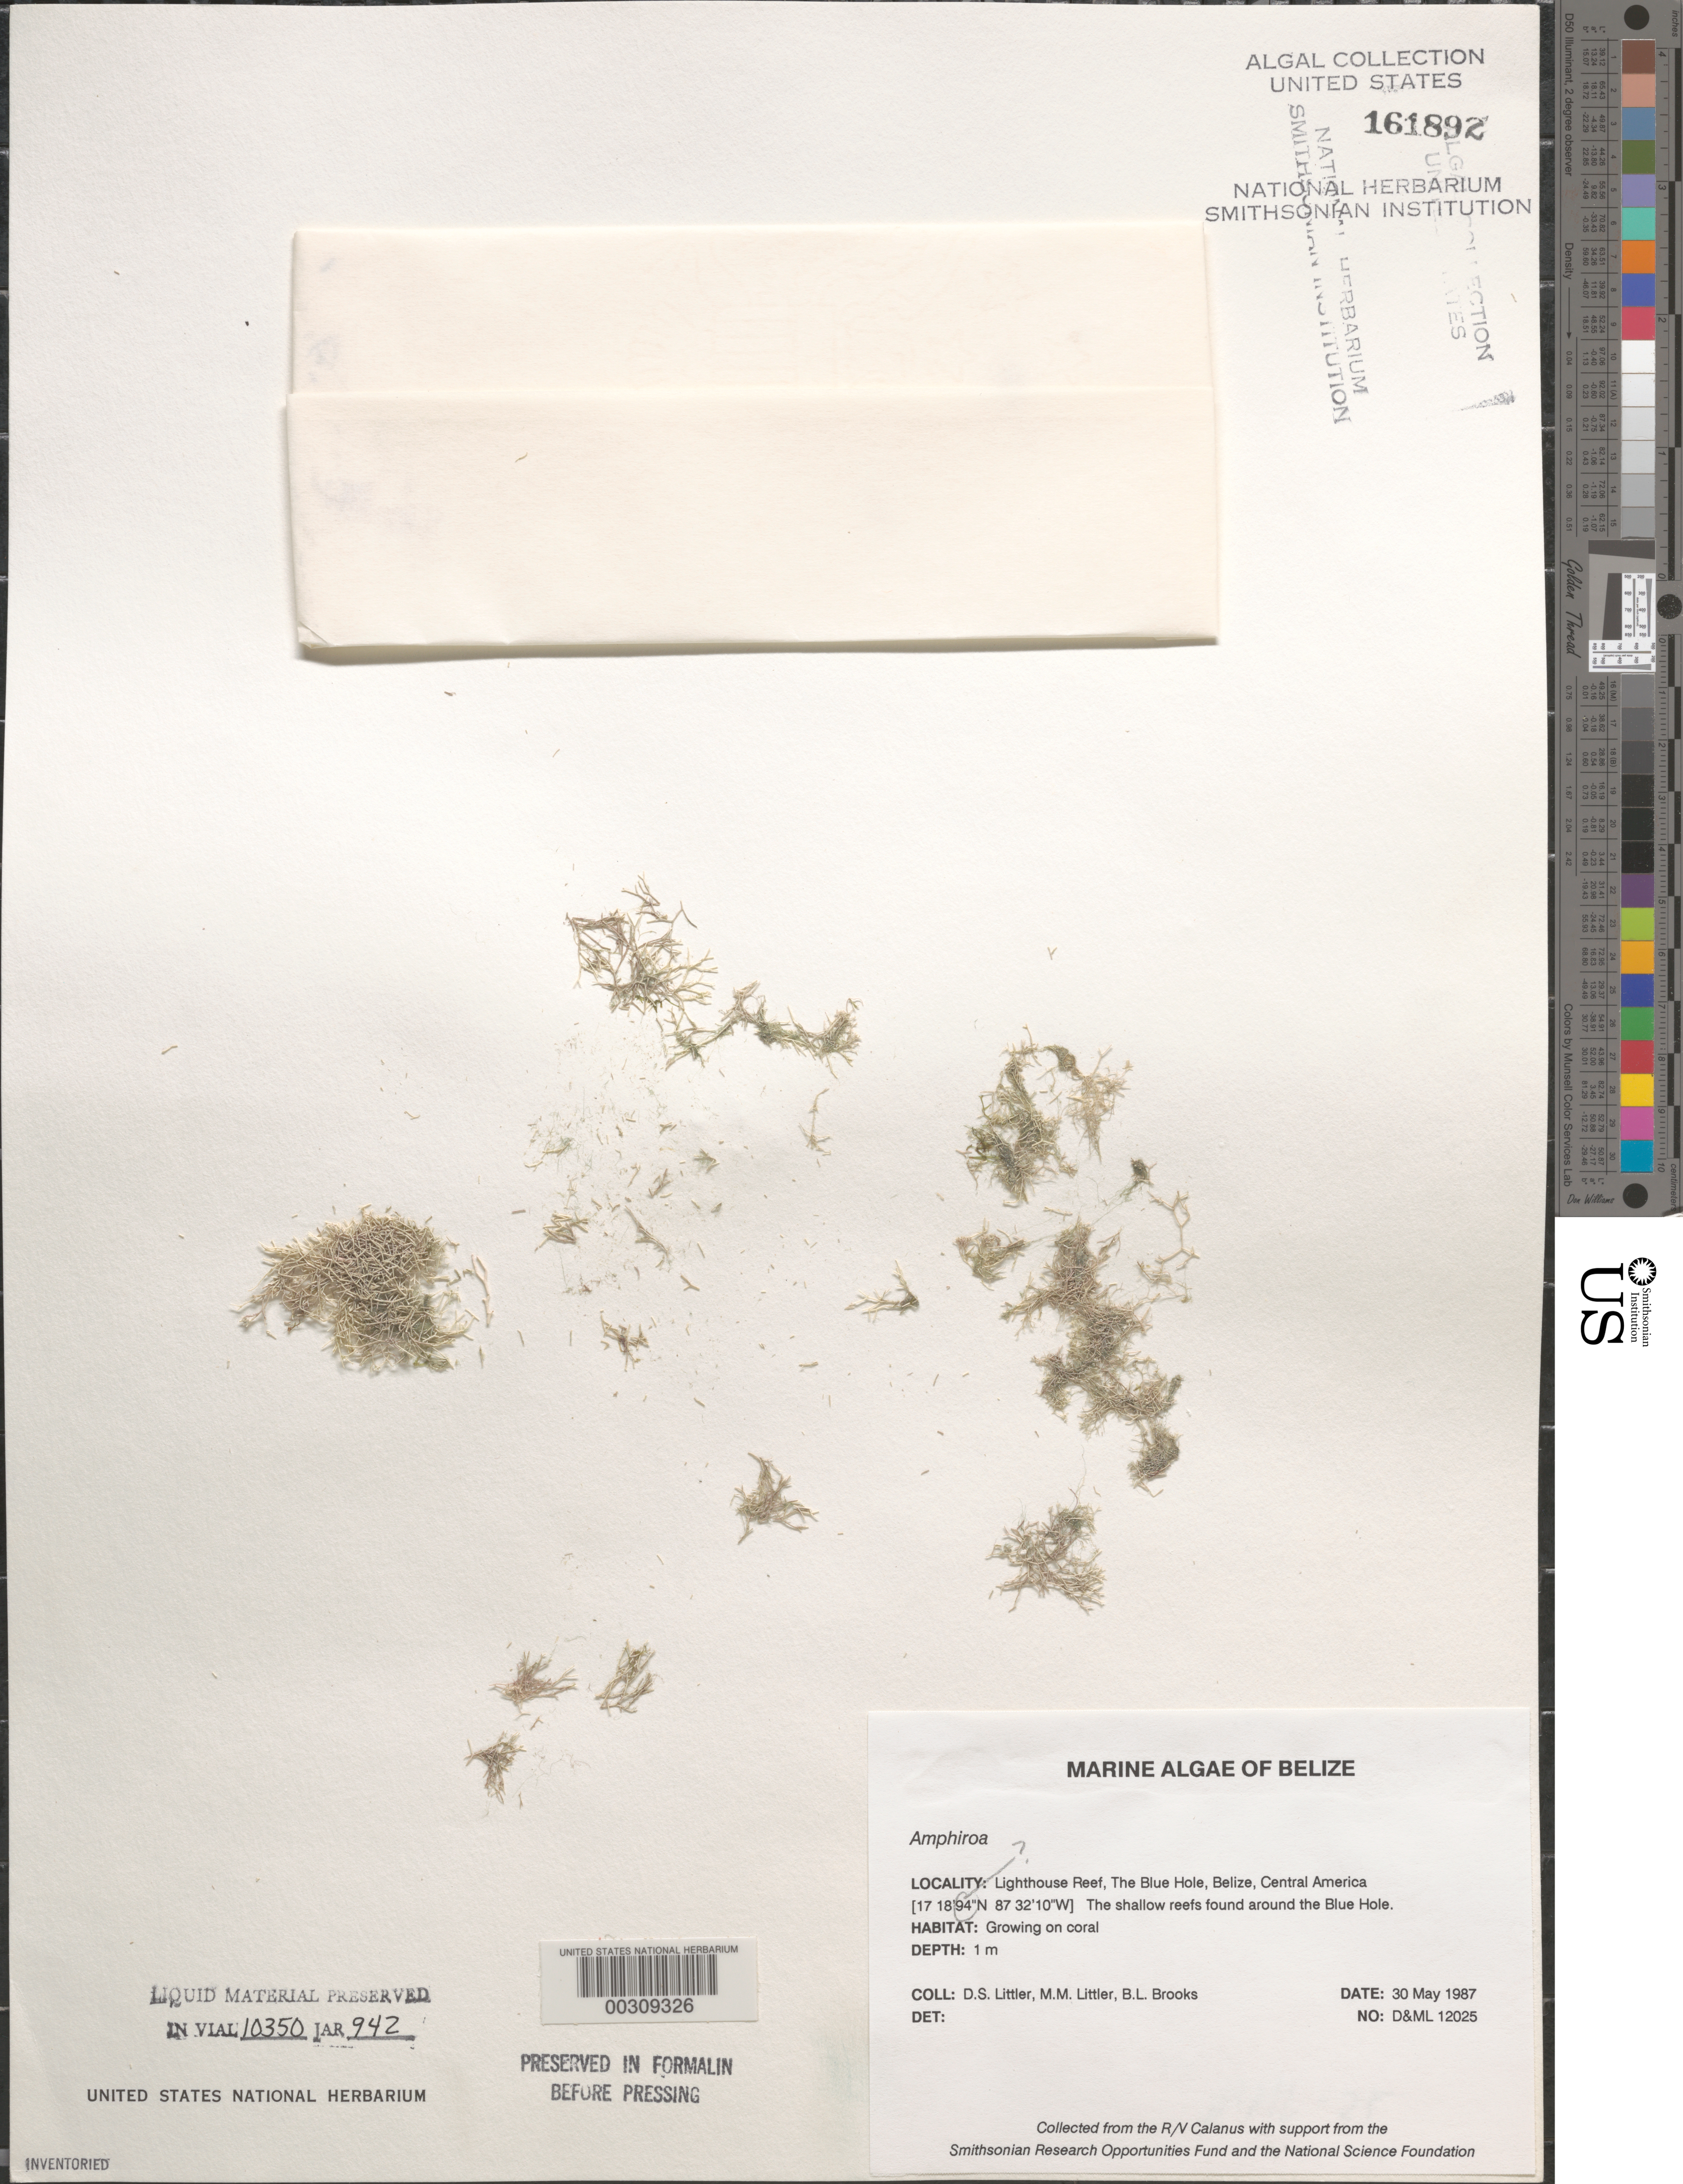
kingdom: Plantae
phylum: Rhodophyta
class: Florideophyceae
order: Corallinales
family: Lithophyllaceae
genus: Amphiroa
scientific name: Amphiroa sp.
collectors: D. S. Littler, M. M. Littler & B. Brooks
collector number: D&ML 12025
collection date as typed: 30 May 1987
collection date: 1987-05-30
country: Belize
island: Lighthouse Reef Atoll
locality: The Blue Hole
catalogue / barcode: US 161892